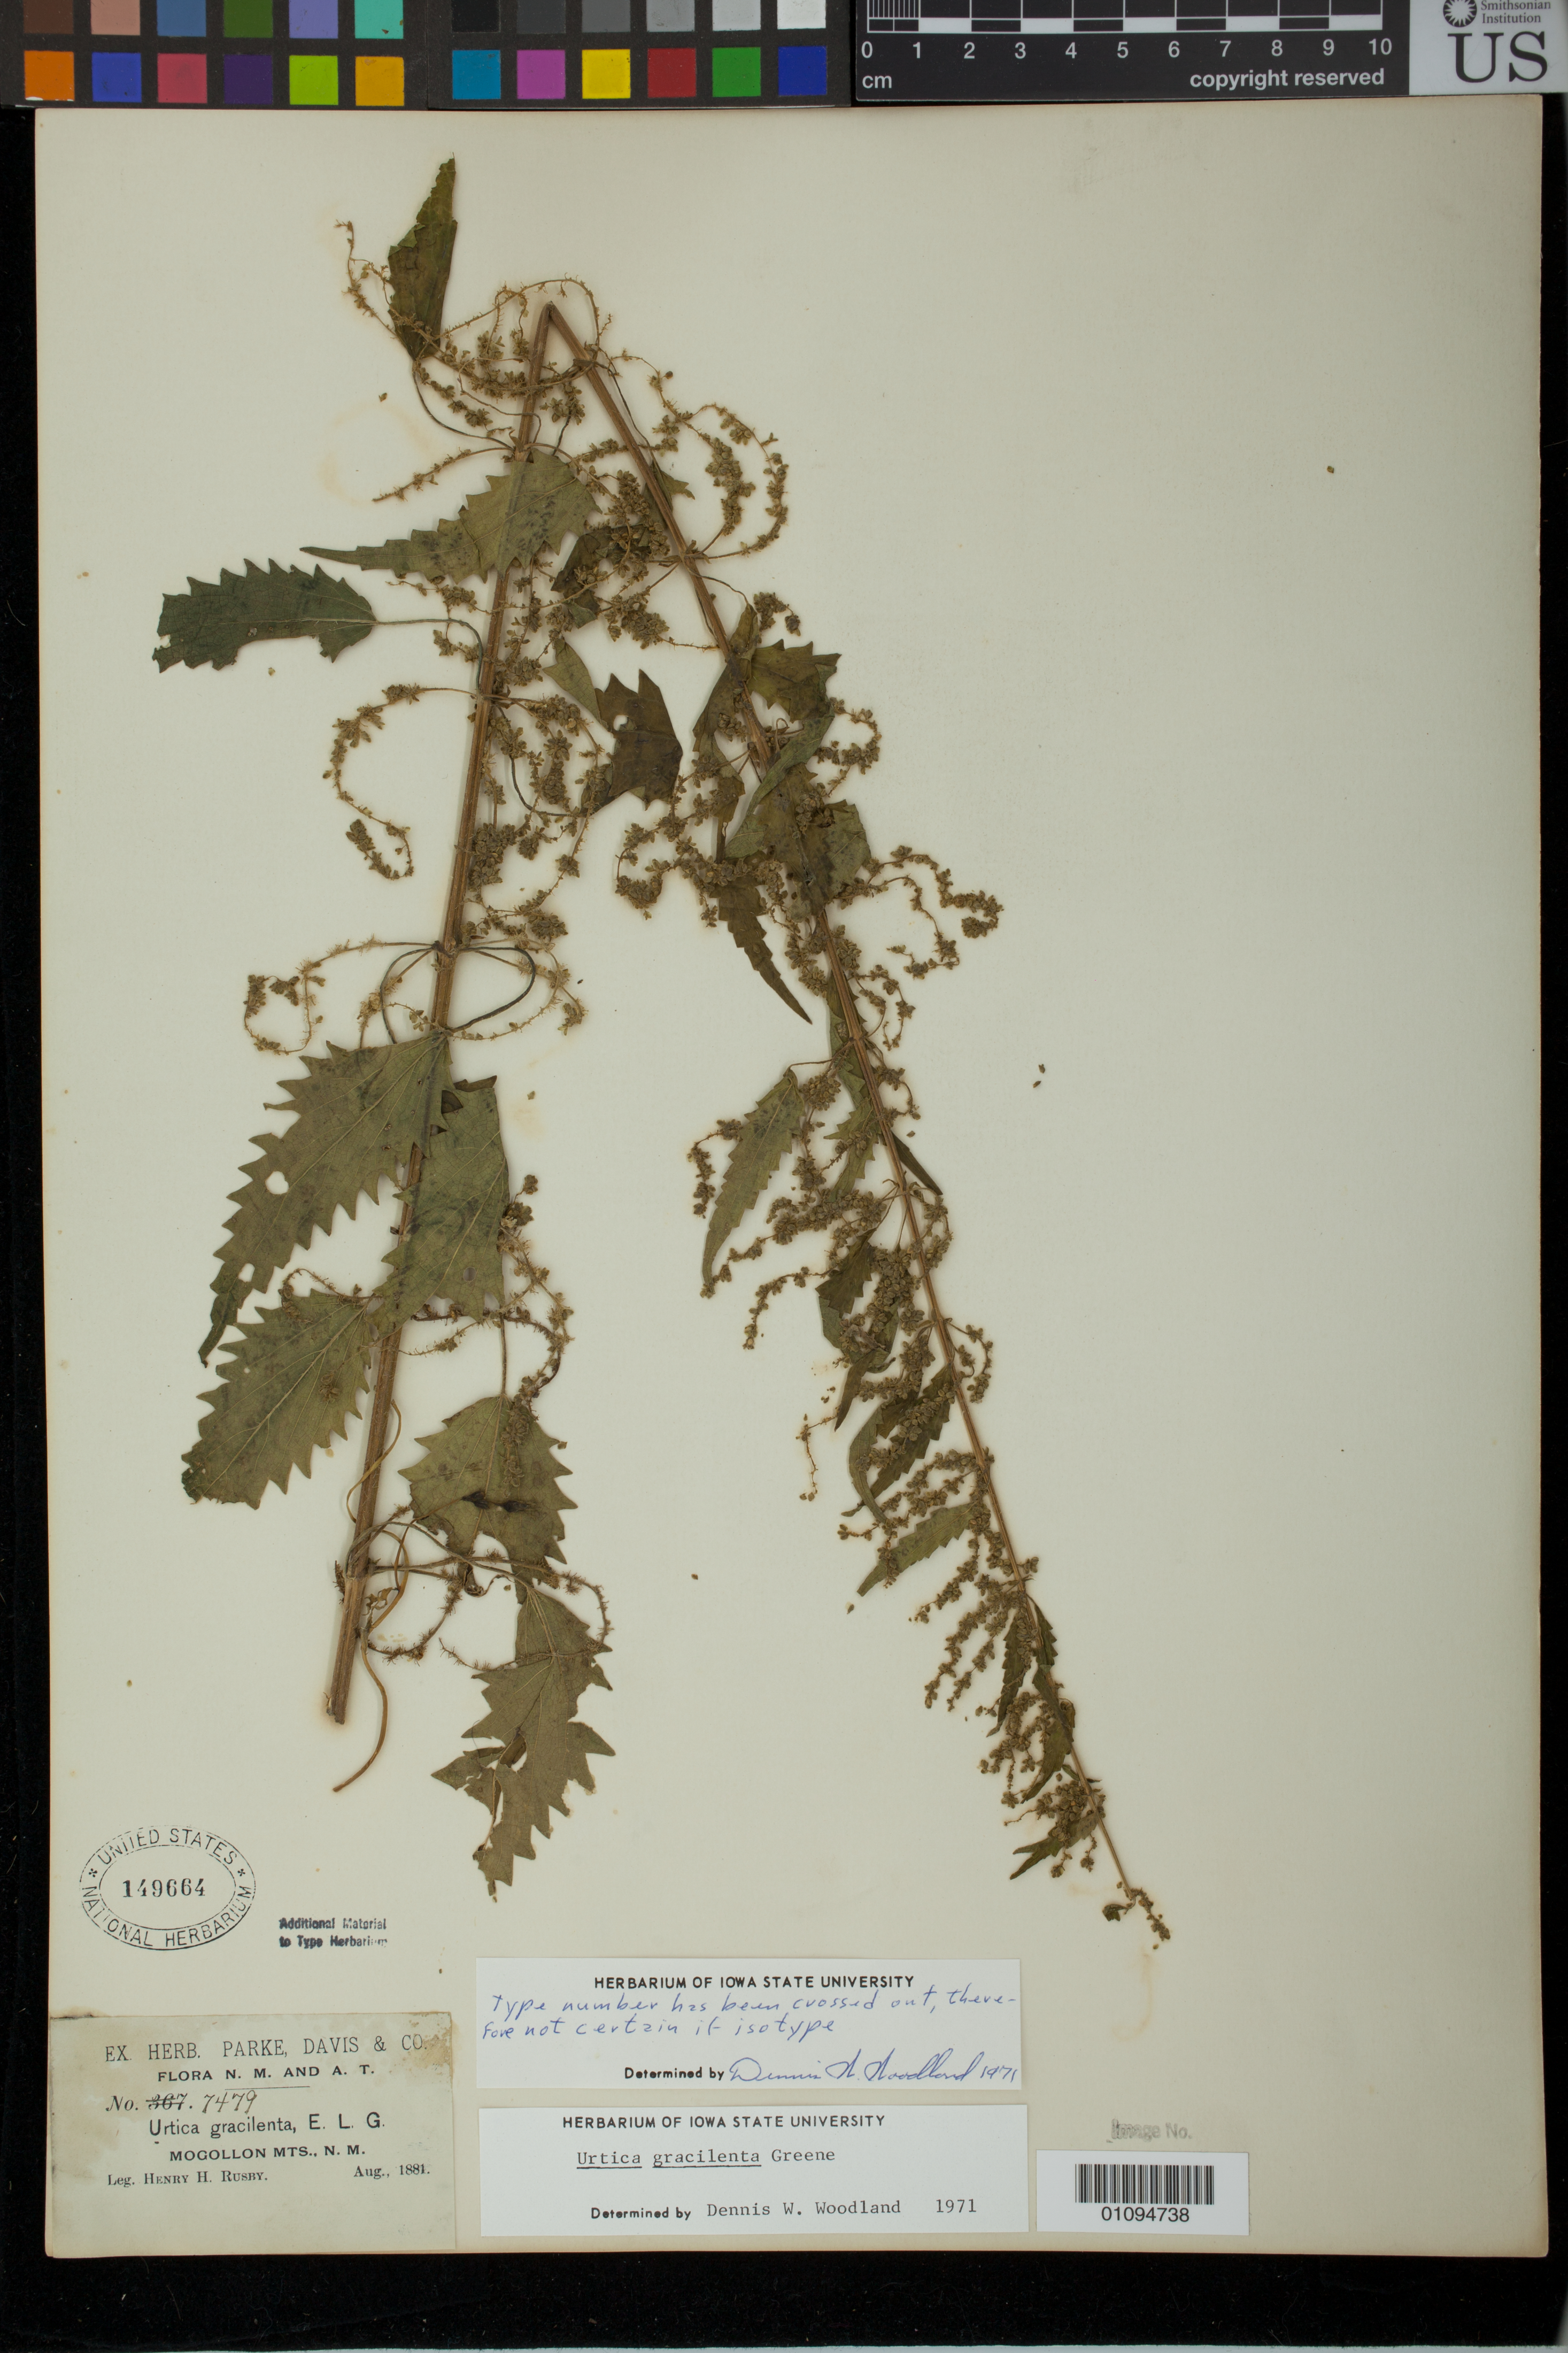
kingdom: Plantae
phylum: Tracheophyta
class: Magnoliopsida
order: Rosales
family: Urticaceae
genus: Urtica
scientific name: Urtica gracilenta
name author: Greene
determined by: Woodland, Dennis, (AUB), Andrews University (UNITED STATES)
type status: Possible Isotype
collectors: H. H. Rusby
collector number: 367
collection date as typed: Aug 1881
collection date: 1881-08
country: United States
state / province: New Mexico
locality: Mogollon Mts.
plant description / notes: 'Type number has been crossed out, therefore not certain if isotype' -annotation label, D.W. Woodland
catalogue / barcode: US 149664